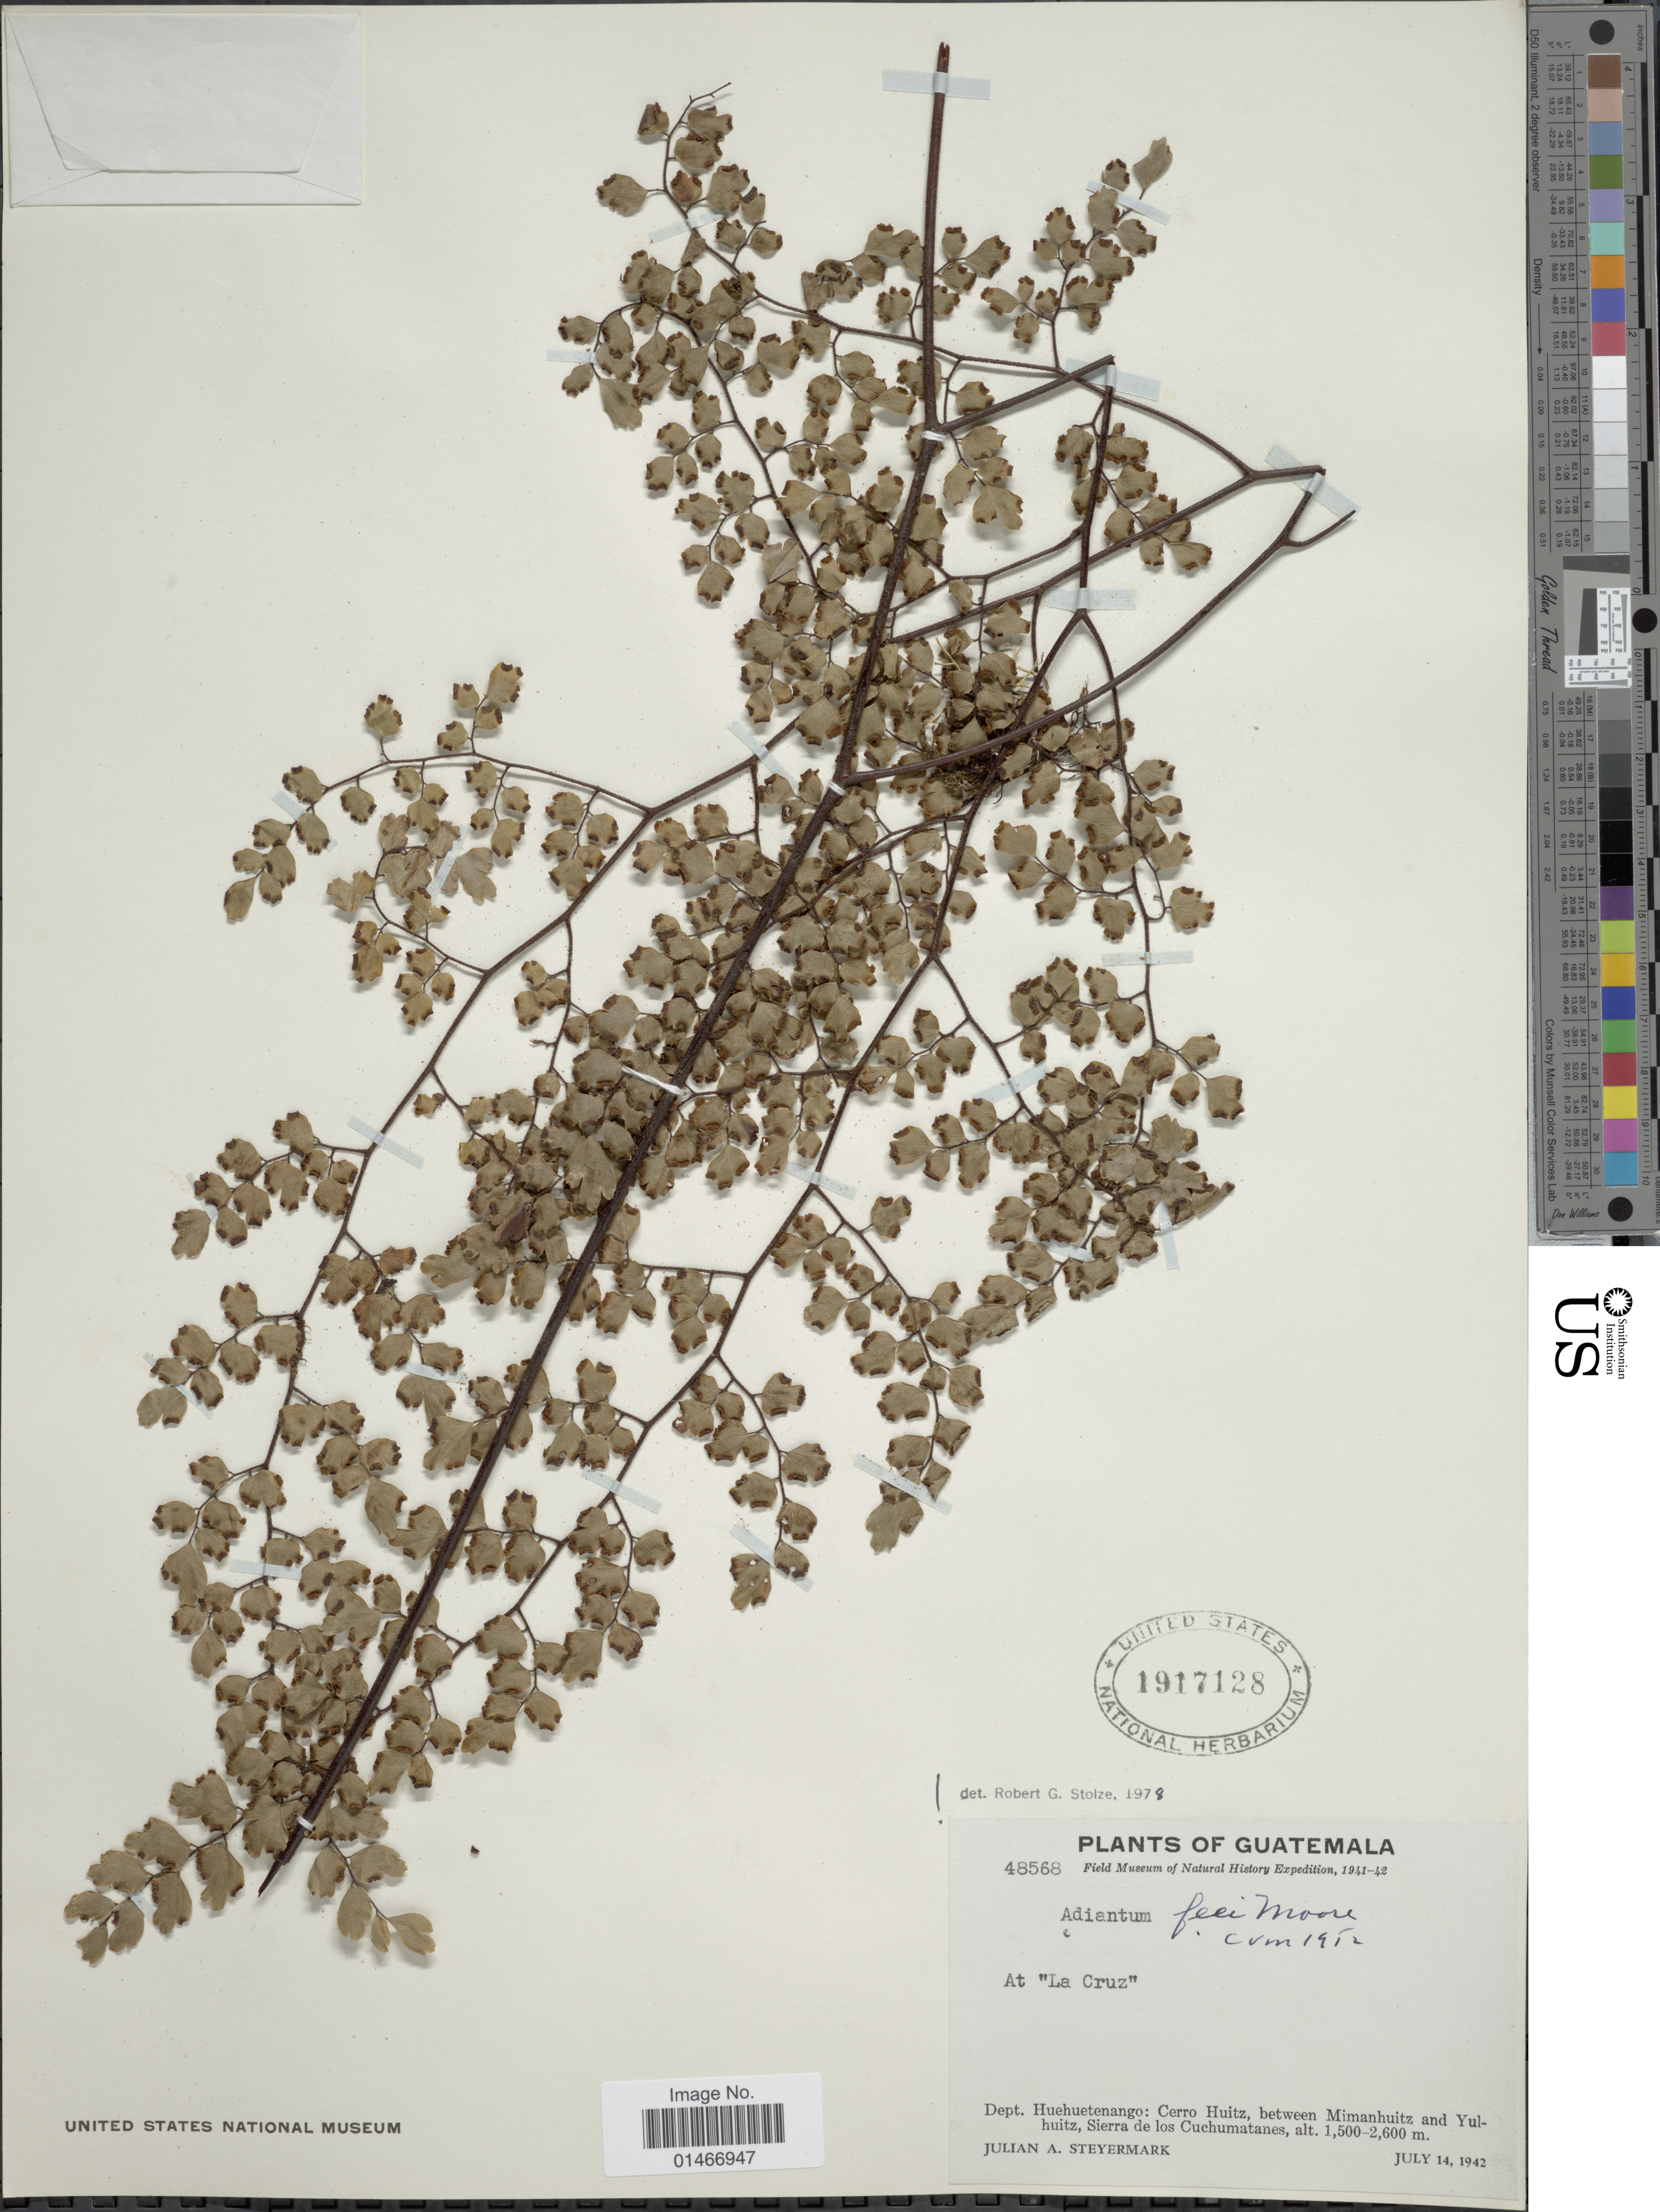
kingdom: Plantae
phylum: Tracheophyta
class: Polypodiopsida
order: Polypodiales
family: Pteridaceae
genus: Adiantum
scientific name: Adiantum feei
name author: T. Moore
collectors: J. Steyermark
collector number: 48568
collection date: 1942-07-14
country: Guatemala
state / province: Huehuetenango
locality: Dept. Huehuetenango: Cerro Huitz, between Mimanhuitz and Yulhuitz, Sierra de los Cuchumatanes.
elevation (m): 1500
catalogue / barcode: US 1917128